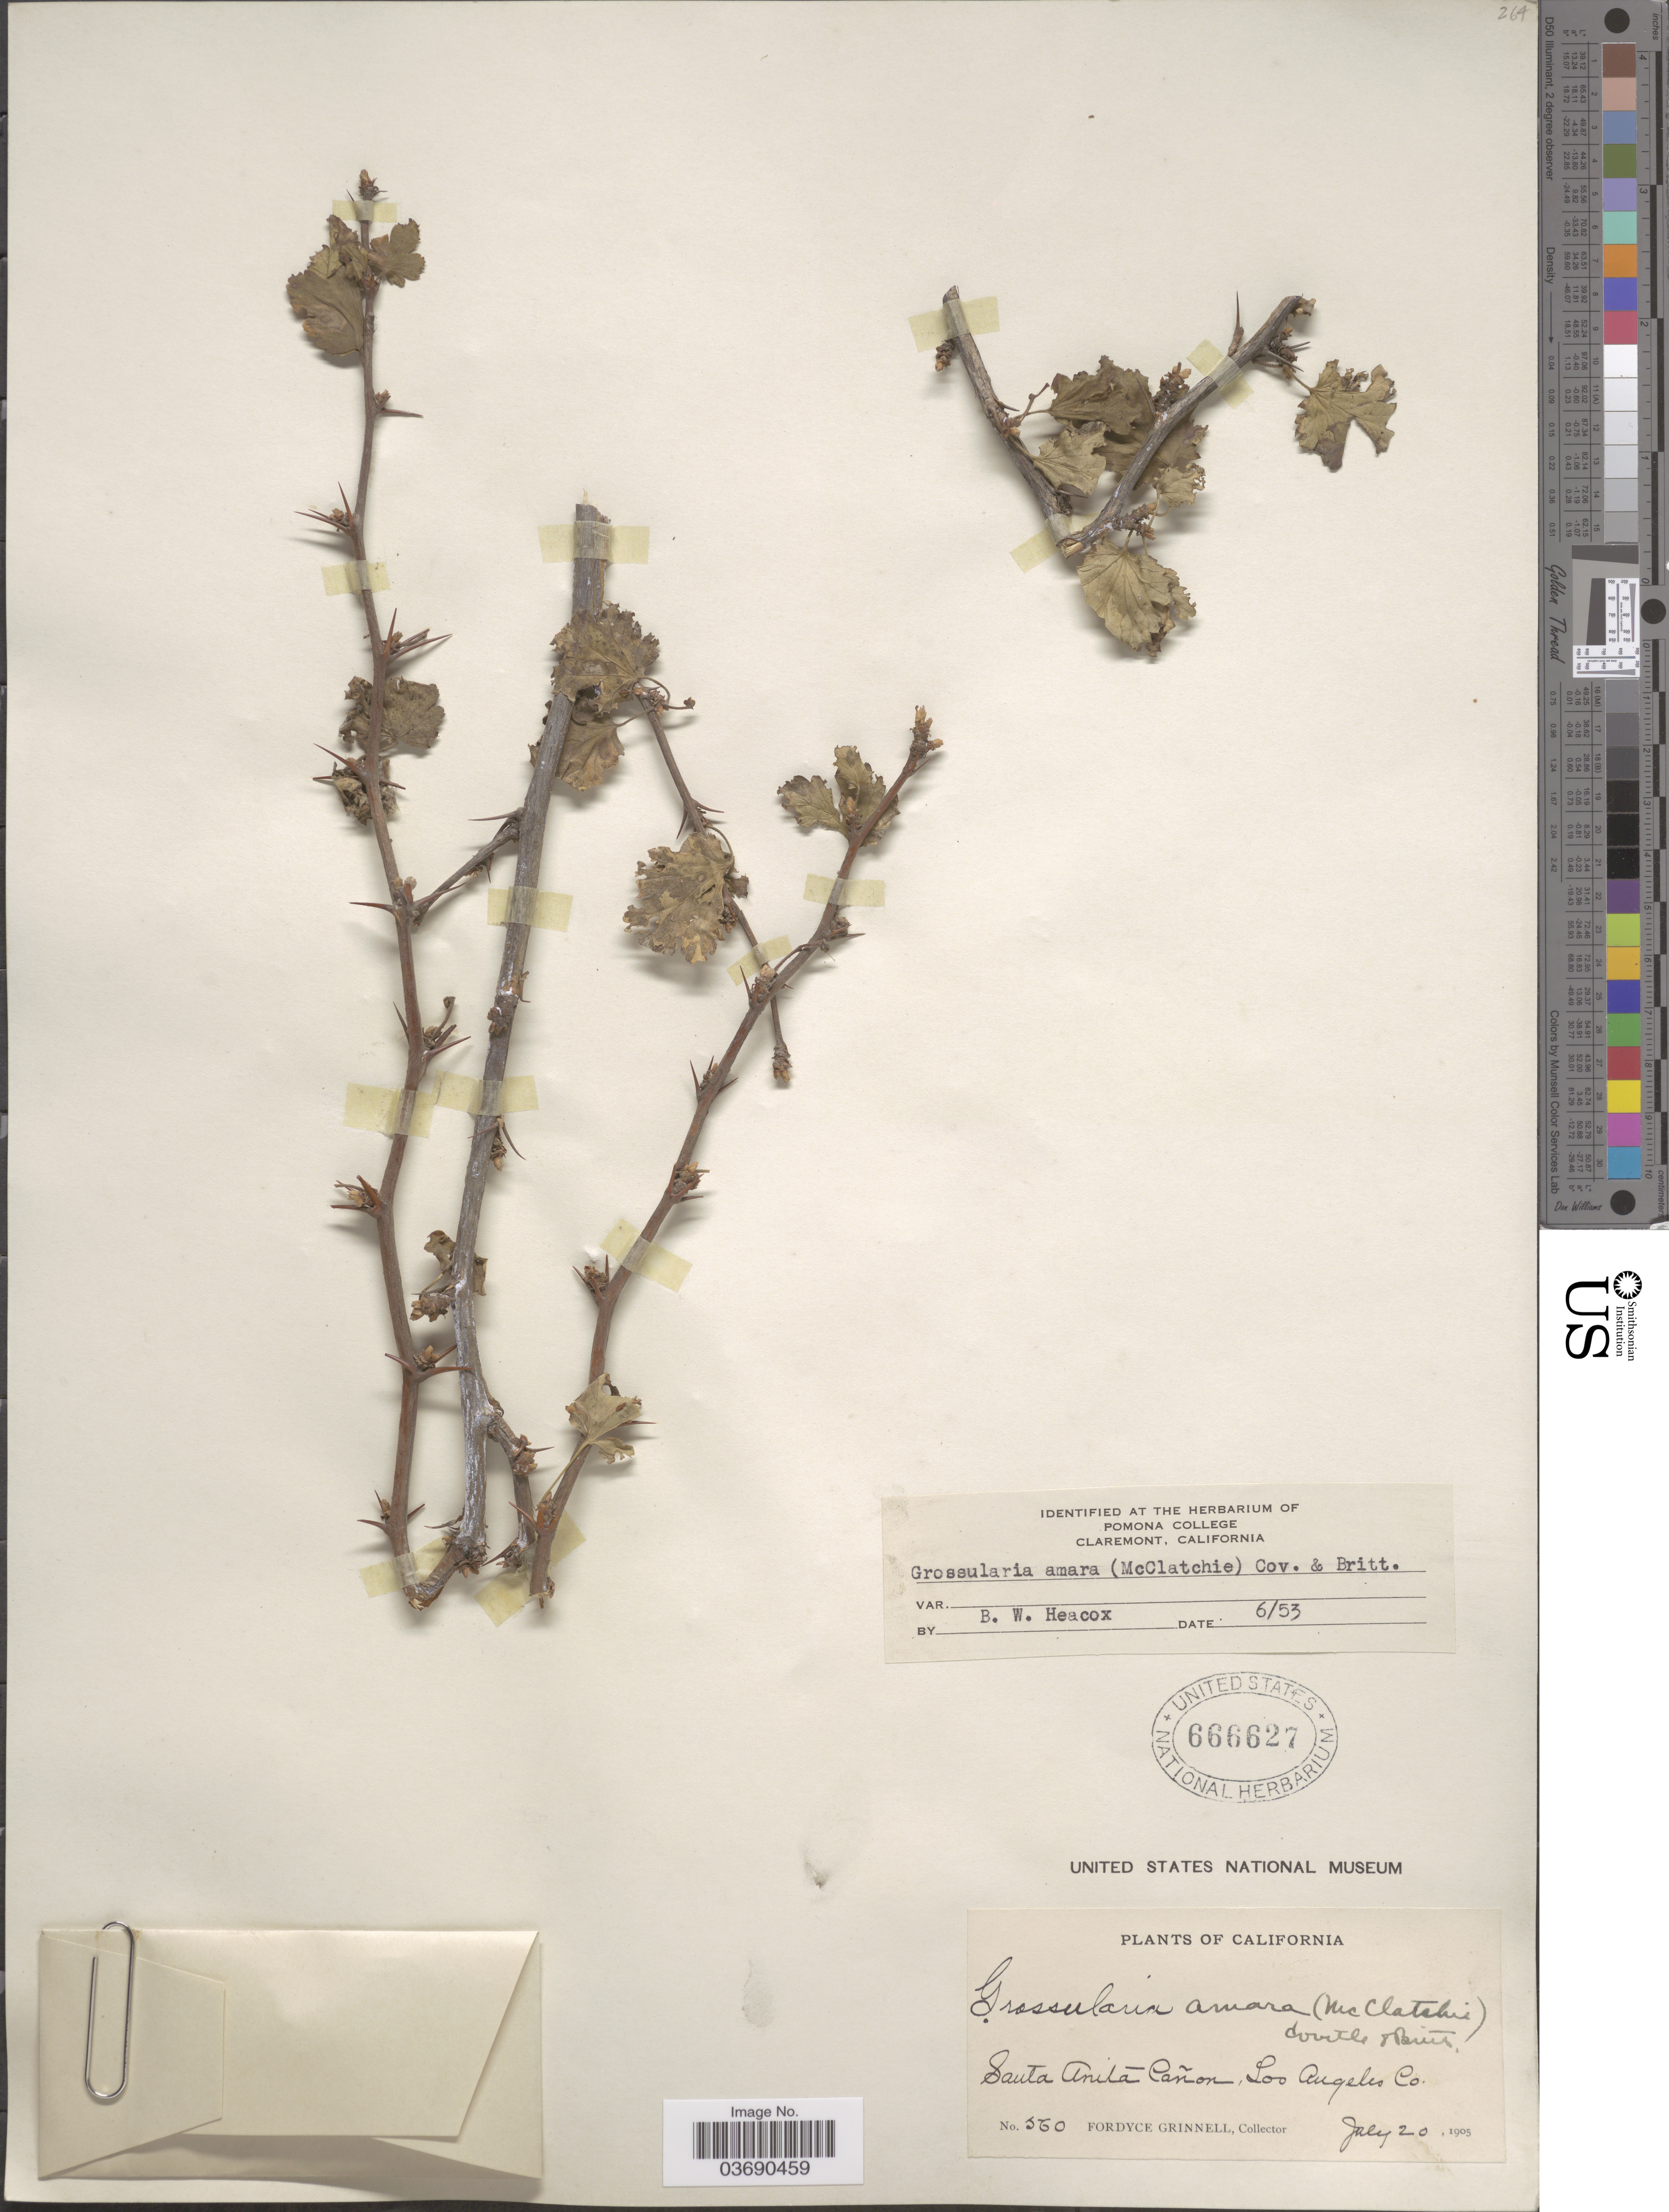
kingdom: Plantae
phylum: Tracheophyta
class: Magnoliopsida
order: Saxifragales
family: Grossulariaceae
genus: Ribes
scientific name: Ribes amarum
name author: McClatchie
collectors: F. Grinnell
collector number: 560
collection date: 1905-07-20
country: United States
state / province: California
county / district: Los Angeles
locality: Santa Anita Cañon, Los Angeles Co.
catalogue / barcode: US 666627